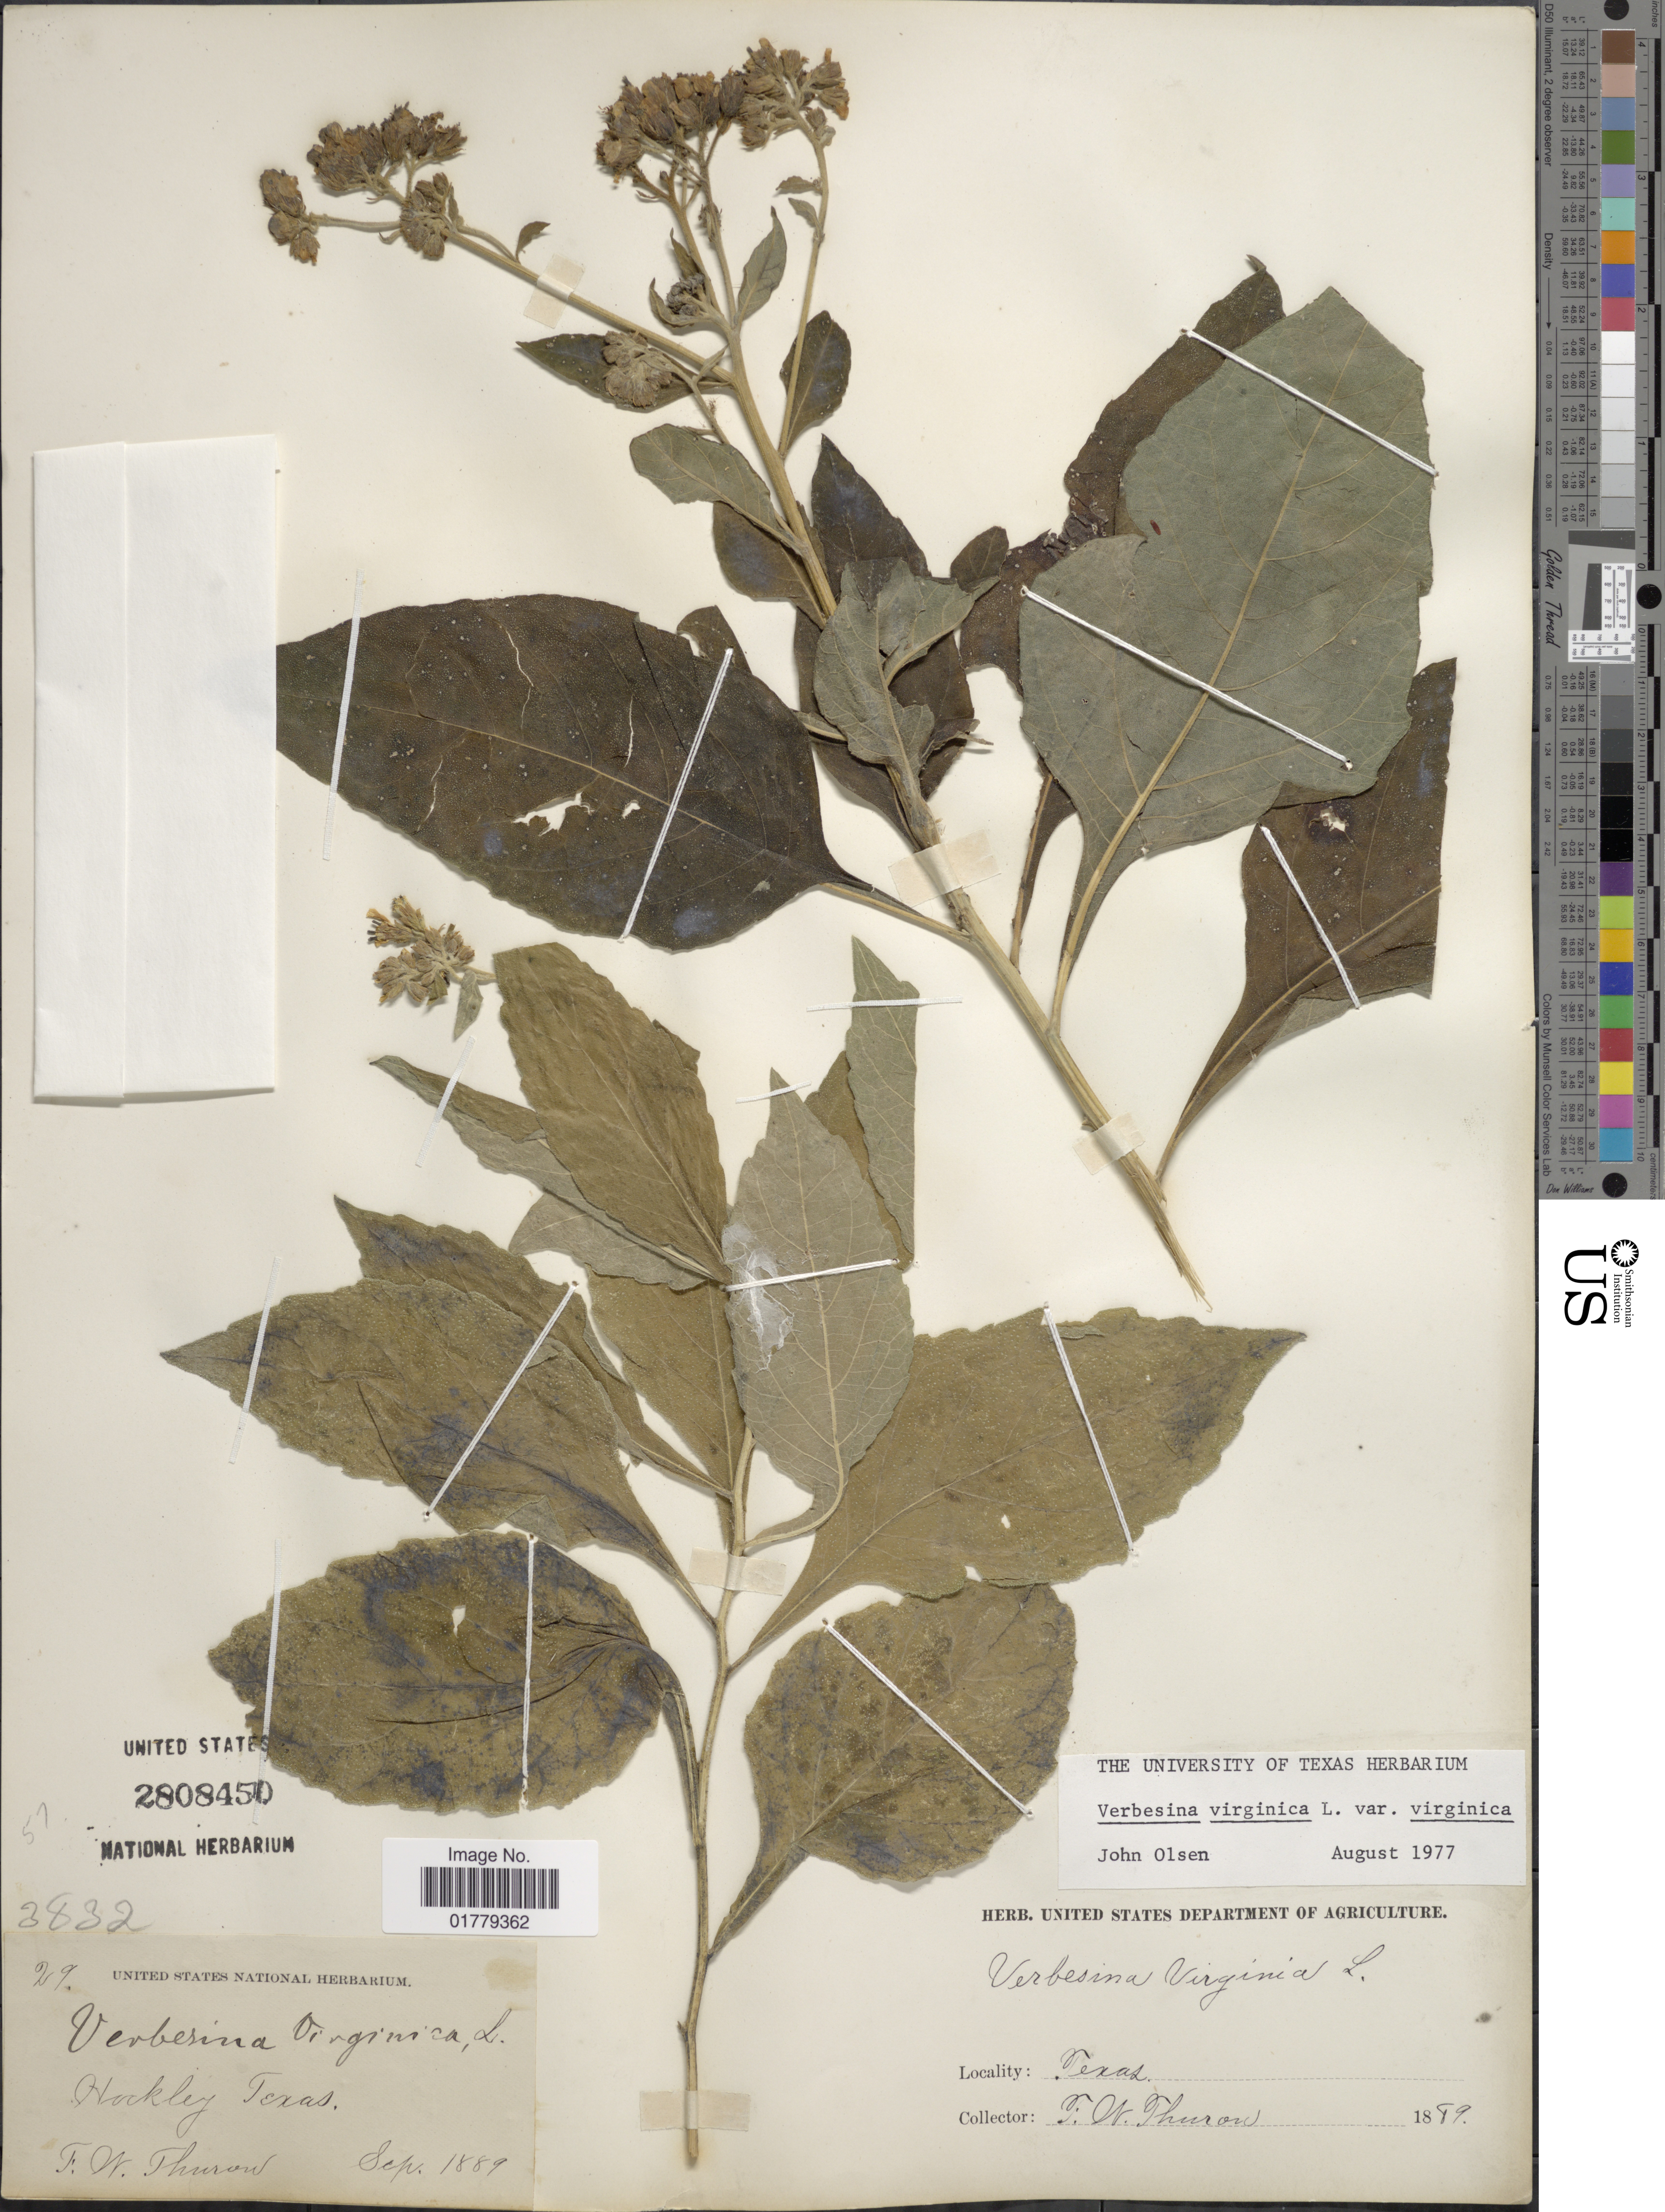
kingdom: Plantae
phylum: Tracheophyta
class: Magnoliopsida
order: Asterales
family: Asteraceae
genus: Verbesina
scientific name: Verbesina virginica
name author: L.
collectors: F. W. Thurow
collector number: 29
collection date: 1889-09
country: United States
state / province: Texas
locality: Hockley, Texas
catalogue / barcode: US 2808450